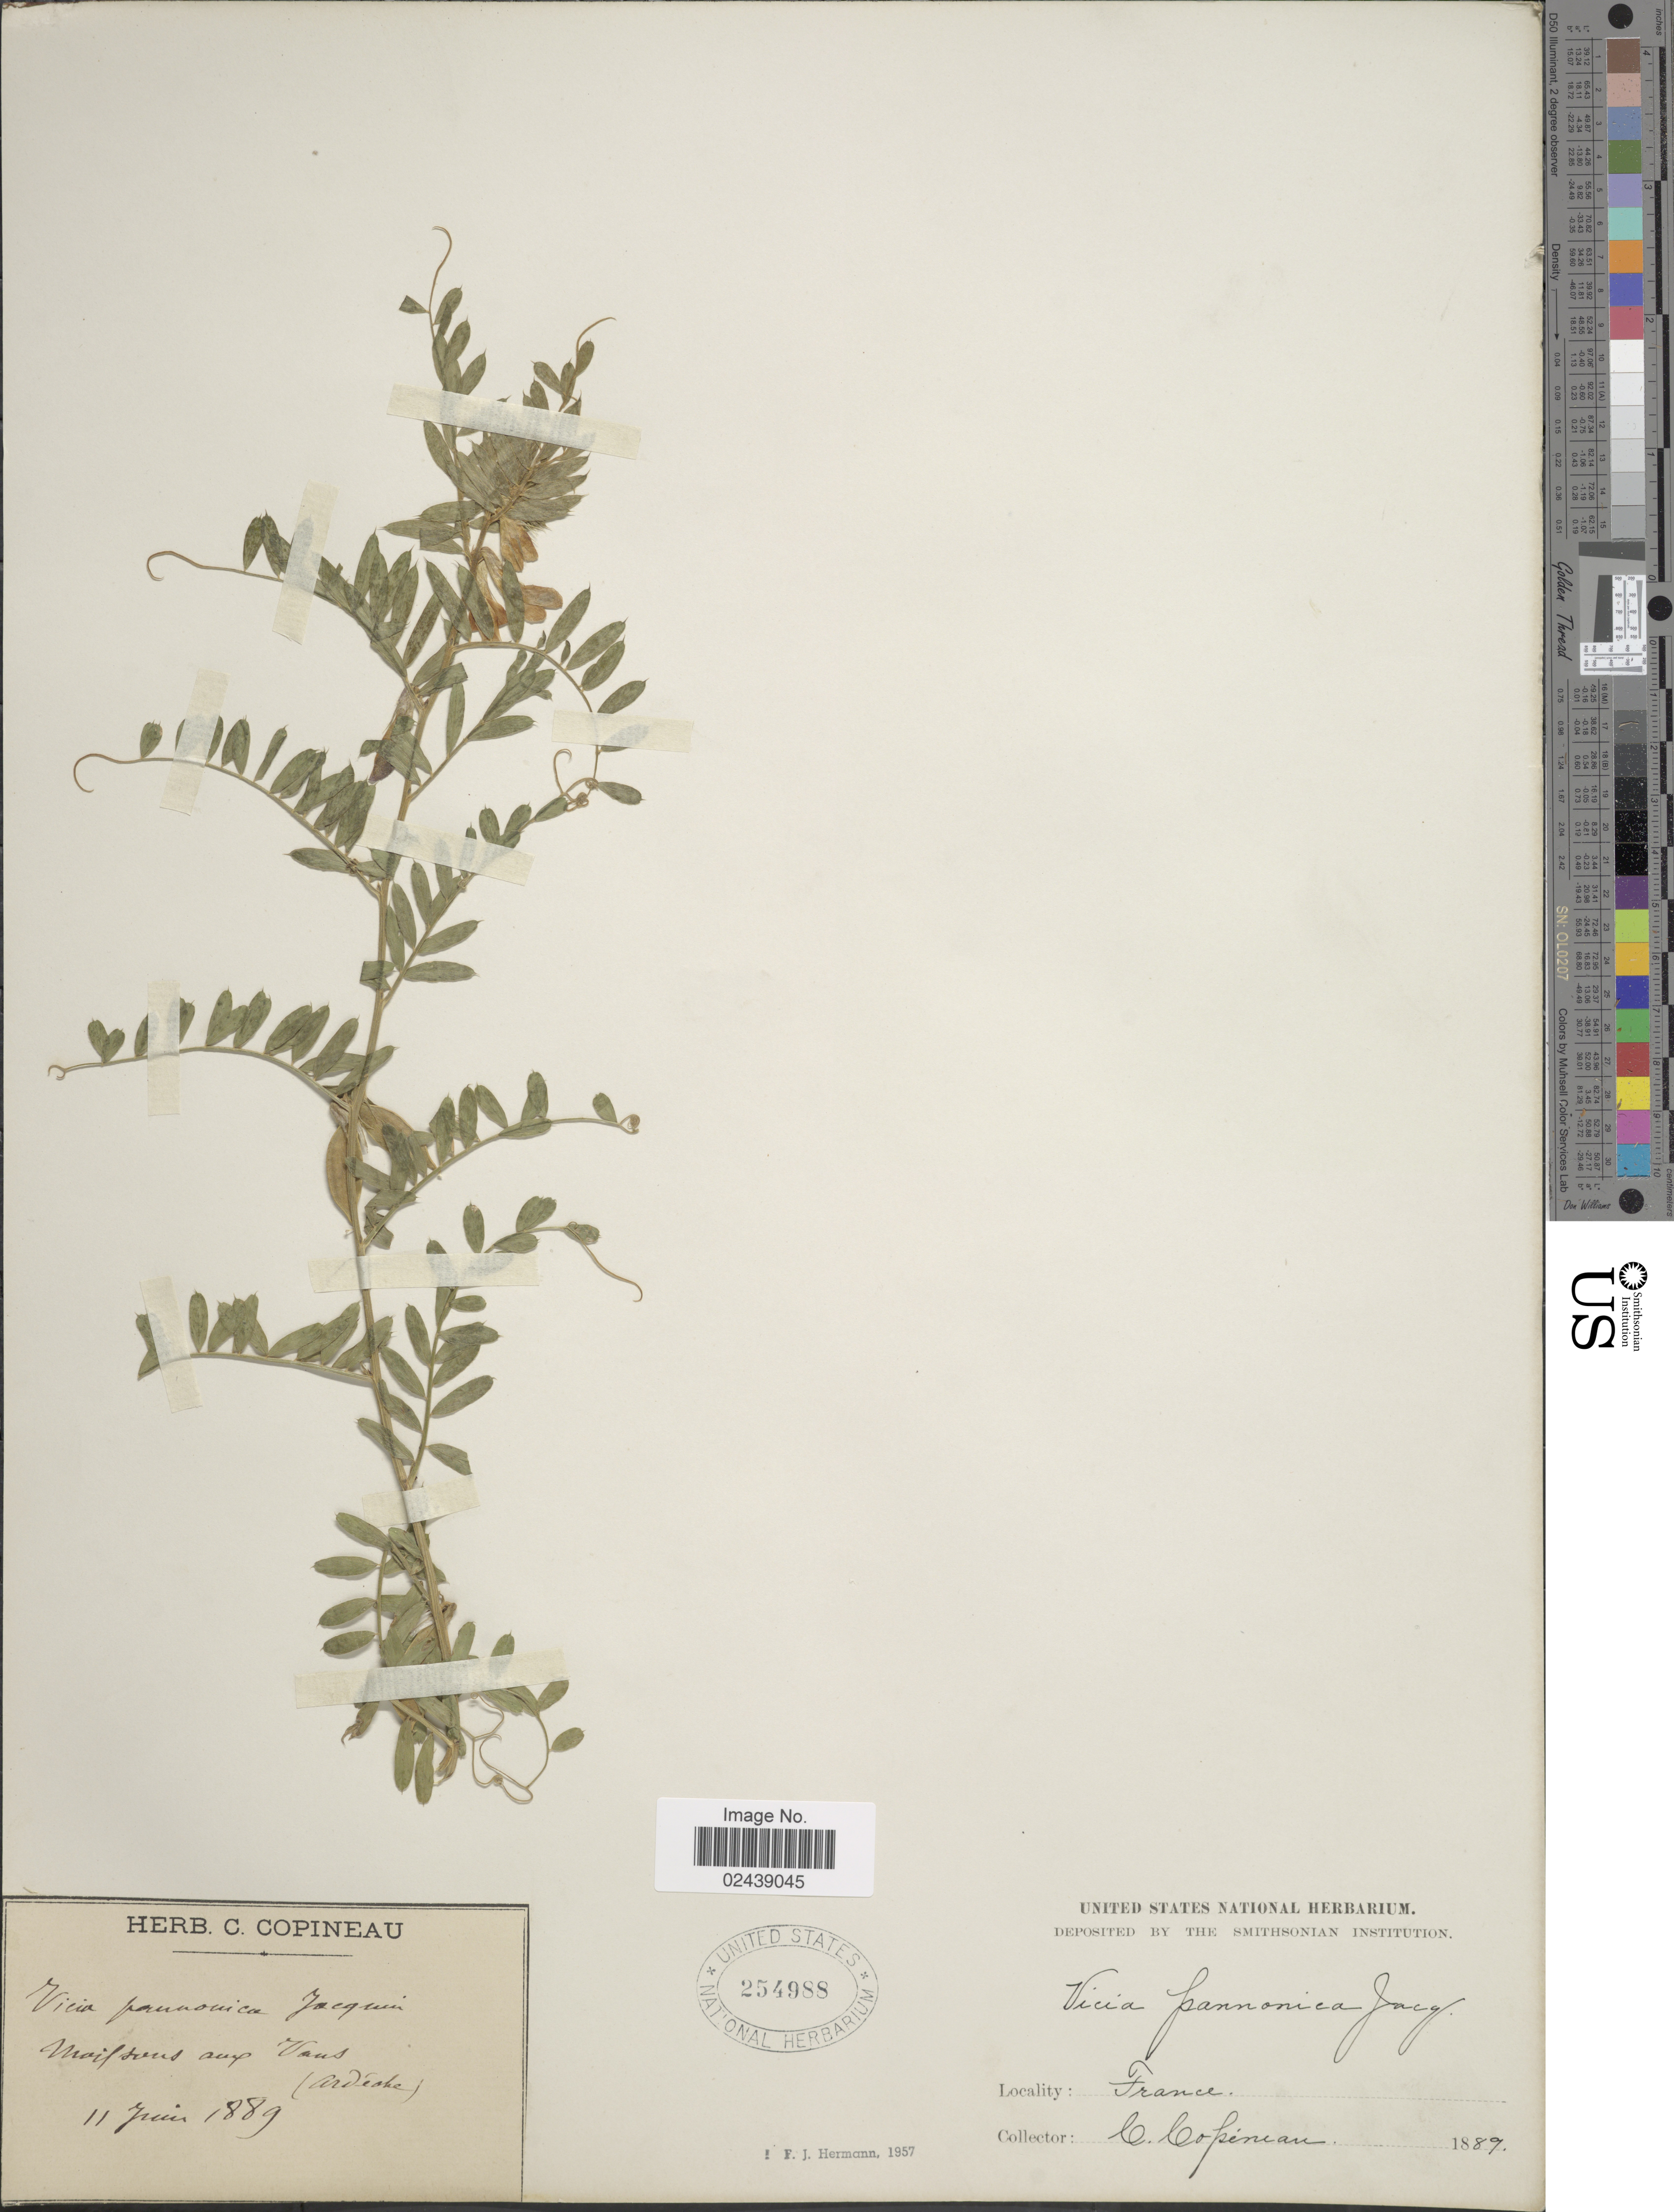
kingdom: Plantae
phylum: Tracheophyta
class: Magnoliopsida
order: Fabales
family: Fabaceae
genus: Vicia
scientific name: Vicia pannonica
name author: Crantz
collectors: C. Copineau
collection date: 1889-06-11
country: France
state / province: Auvergne-Rhône-Alpes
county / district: Ardèche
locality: Moifsous [interpreted] aux Vans (Ardèche)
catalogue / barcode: US 254988